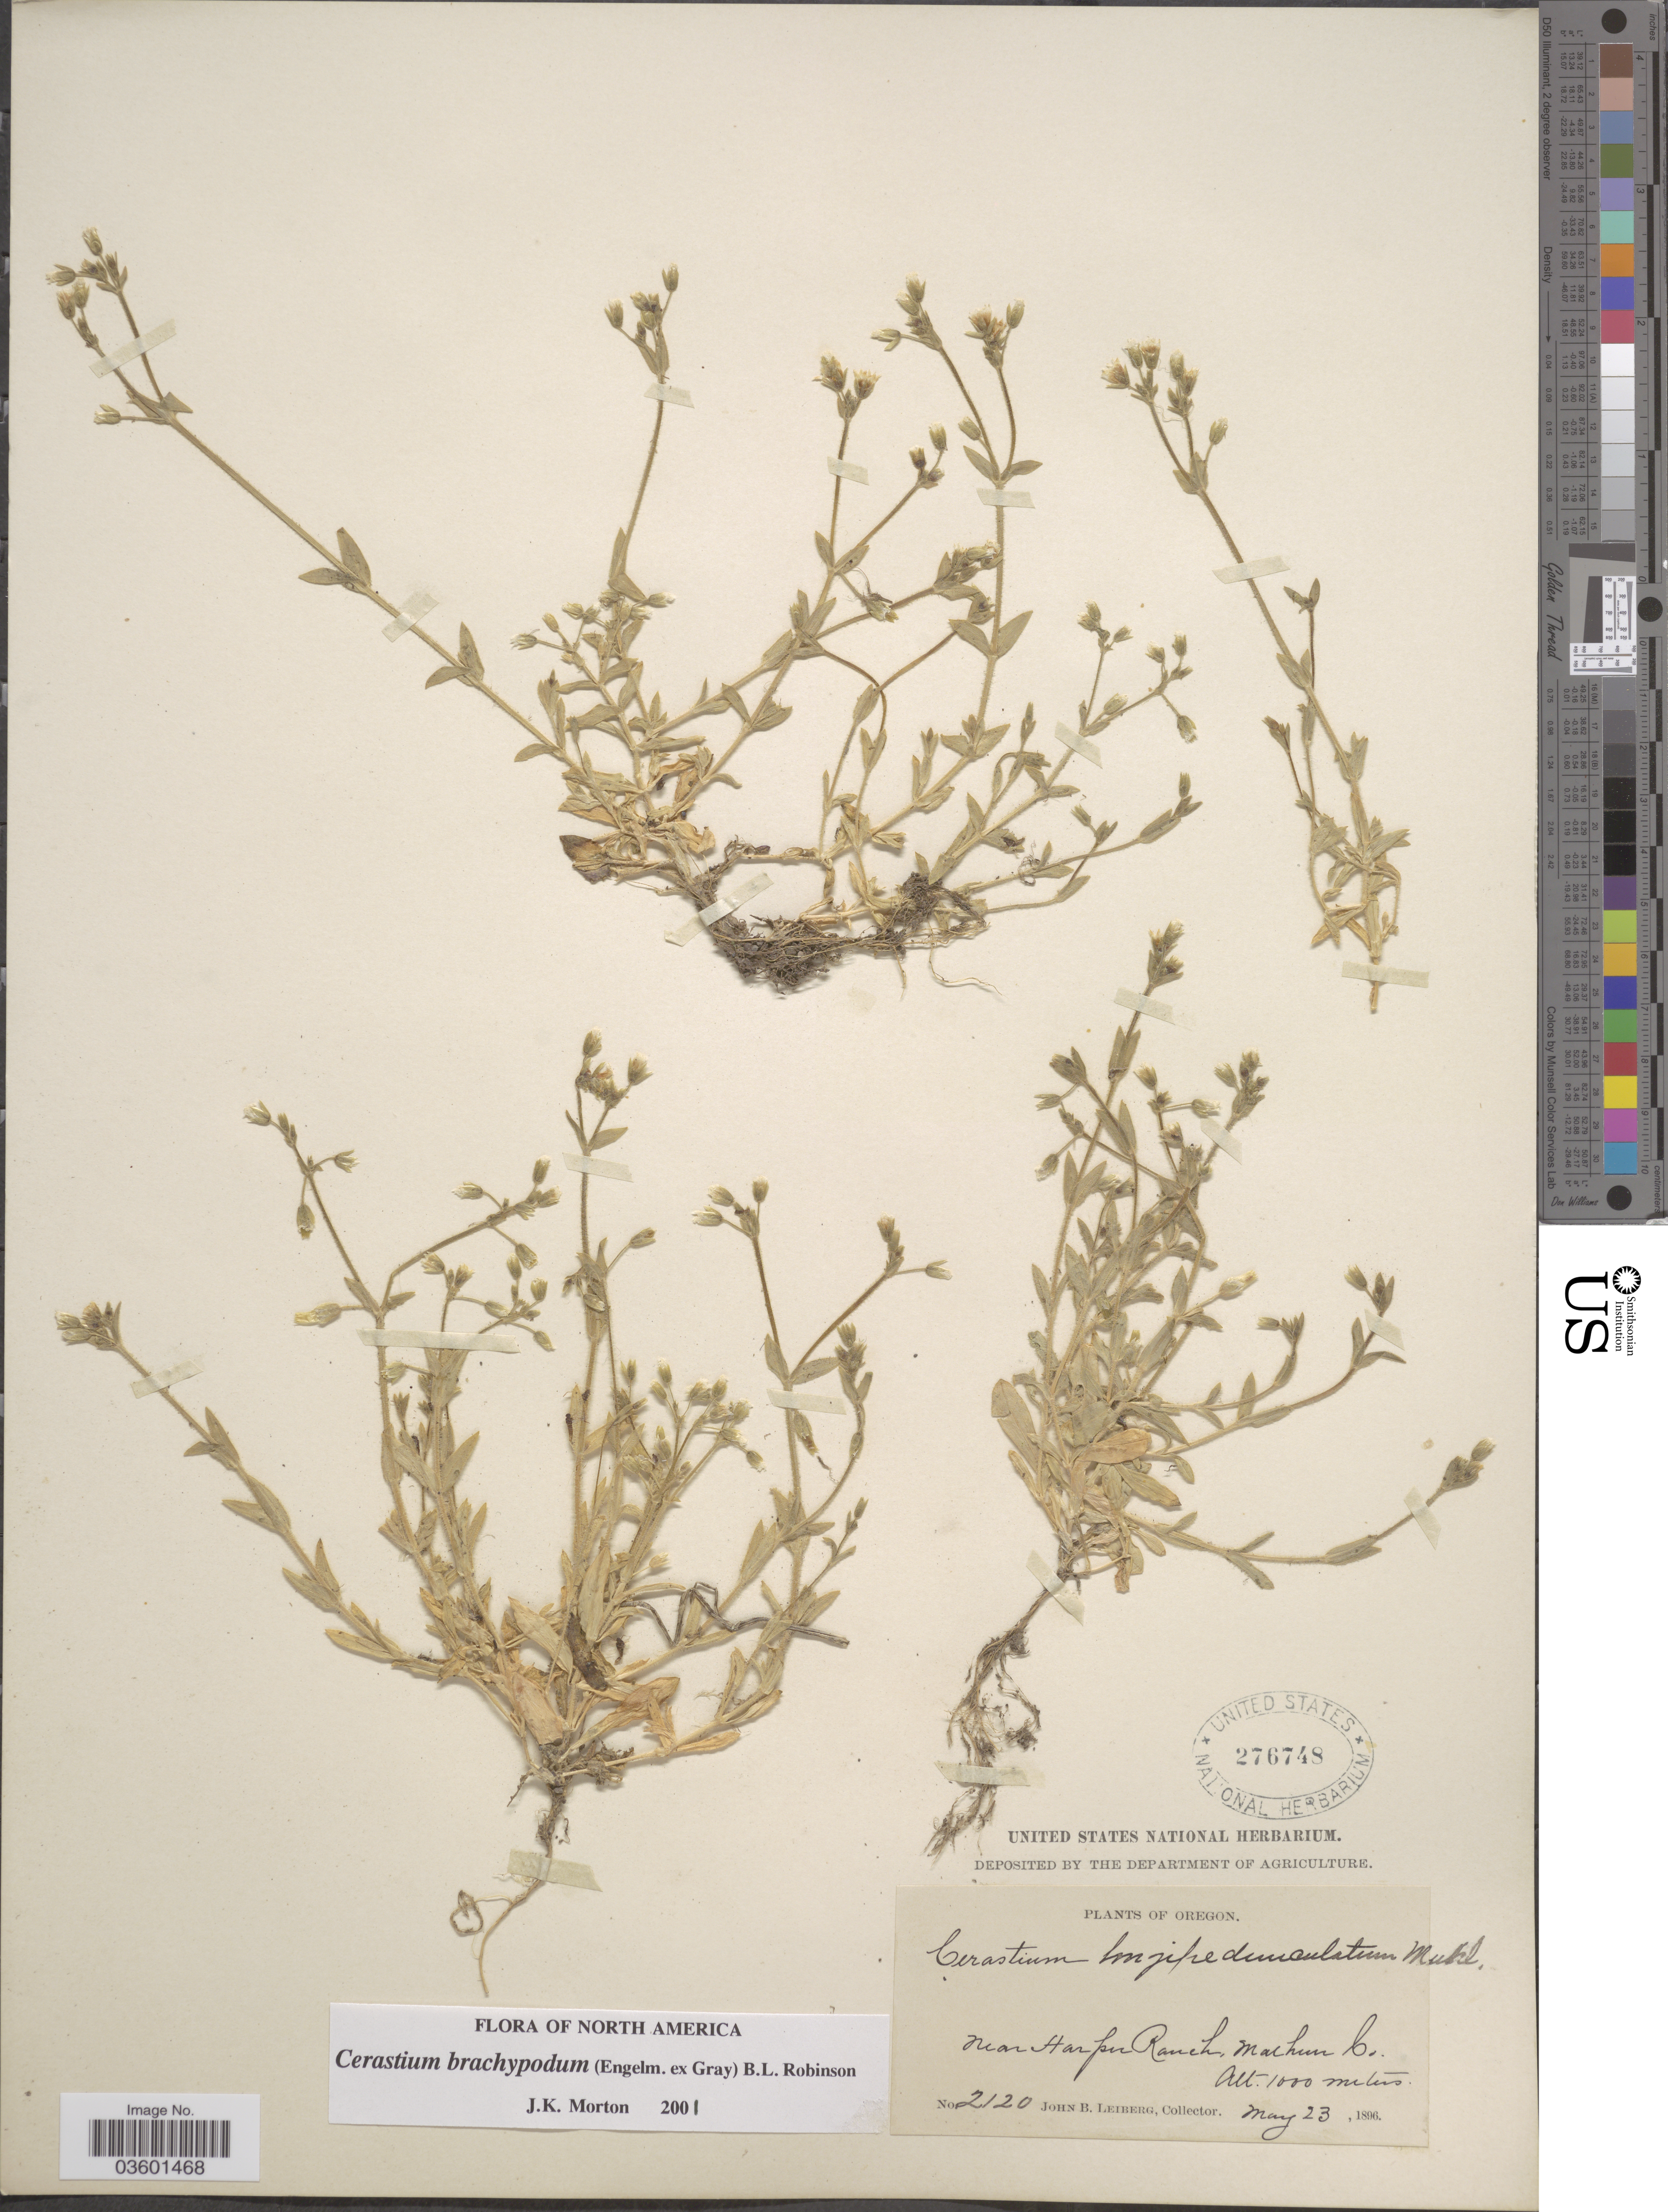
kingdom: Plantae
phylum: Tracheophyta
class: Magnoliopsida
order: Caryophyllales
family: Caryophyllaceae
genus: Cerastium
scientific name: Cerastium brachypodum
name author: (Engelm. ex A. Gray) B.L. Rob.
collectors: J. B. Leiberg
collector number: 2120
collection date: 1896-05-23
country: United States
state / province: Oregon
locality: Near Harper Ranch, Machun Co.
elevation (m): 1000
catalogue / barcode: US 276748